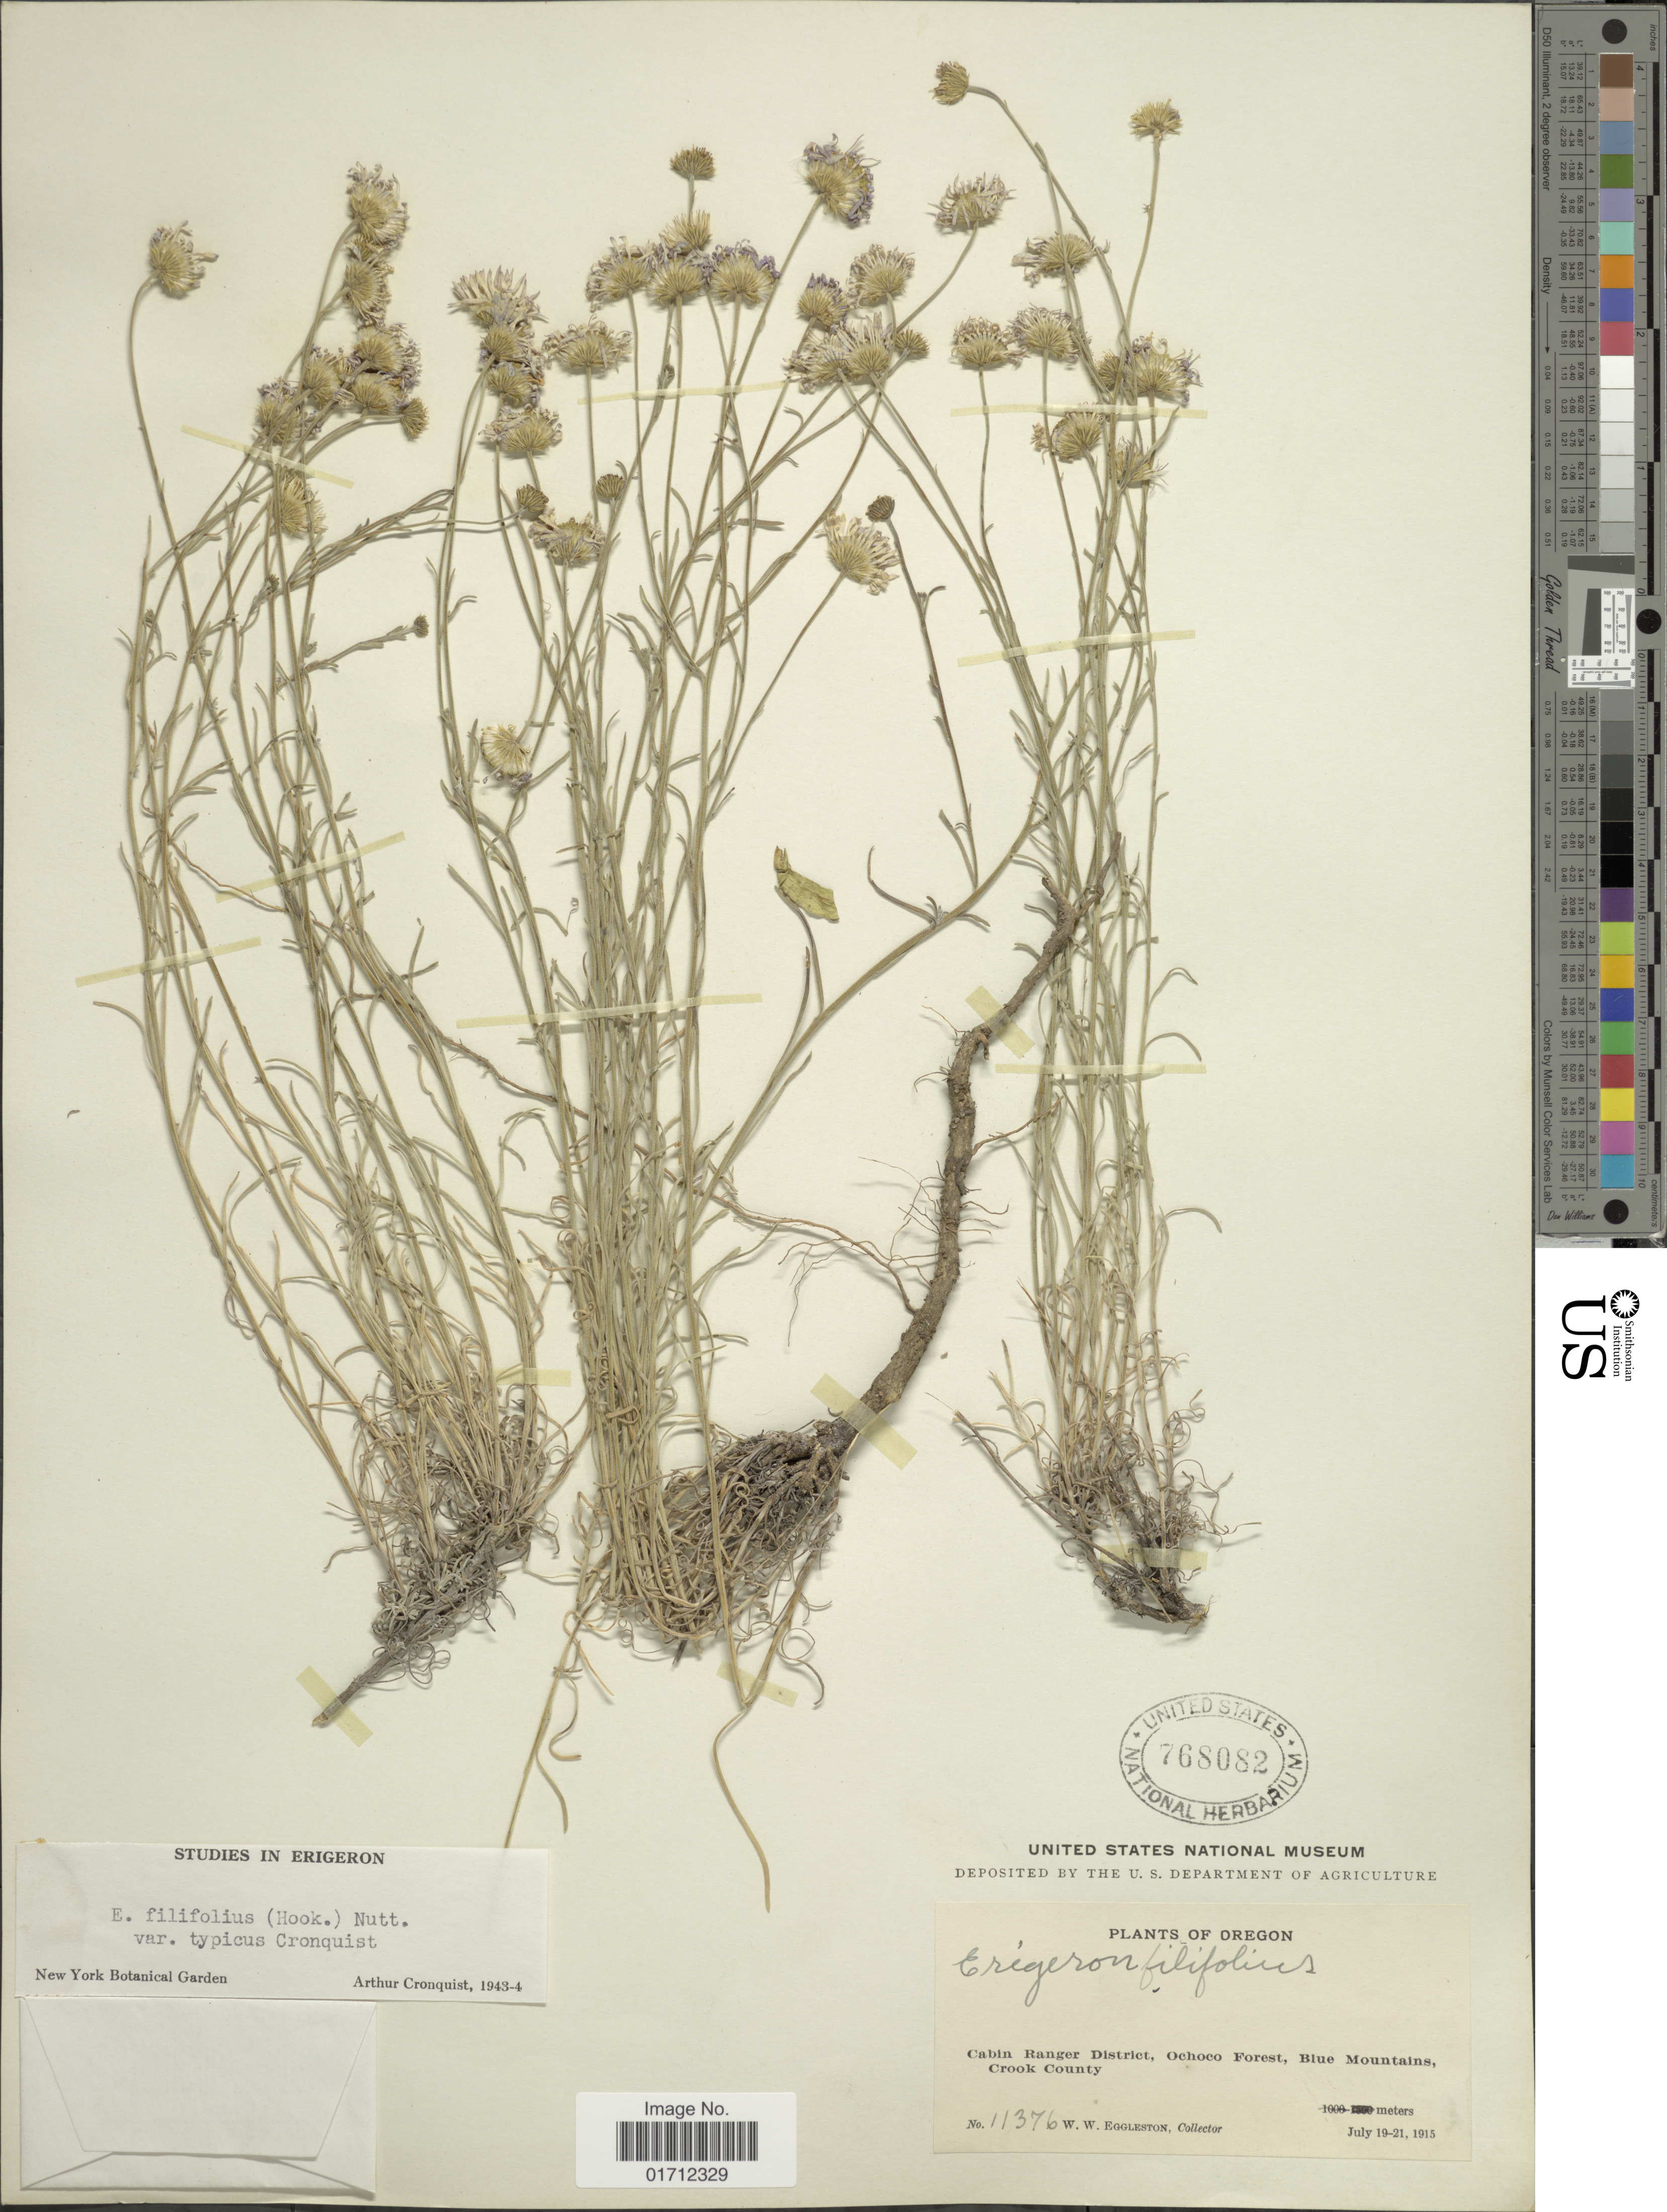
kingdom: Plantae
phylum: Tracheophyta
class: Magnoliopsida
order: Asterales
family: Asteraceae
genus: Erigeron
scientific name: Erigeron filifolius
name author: (Hook.) Nutt.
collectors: W. W. Eggleston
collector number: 11376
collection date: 1915-07-19/1915-07-21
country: United States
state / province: Oregon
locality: Cabin Ranger District, Ochoco Forest, Blue Mountains, Crook County.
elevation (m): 1000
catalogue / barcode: US 768082